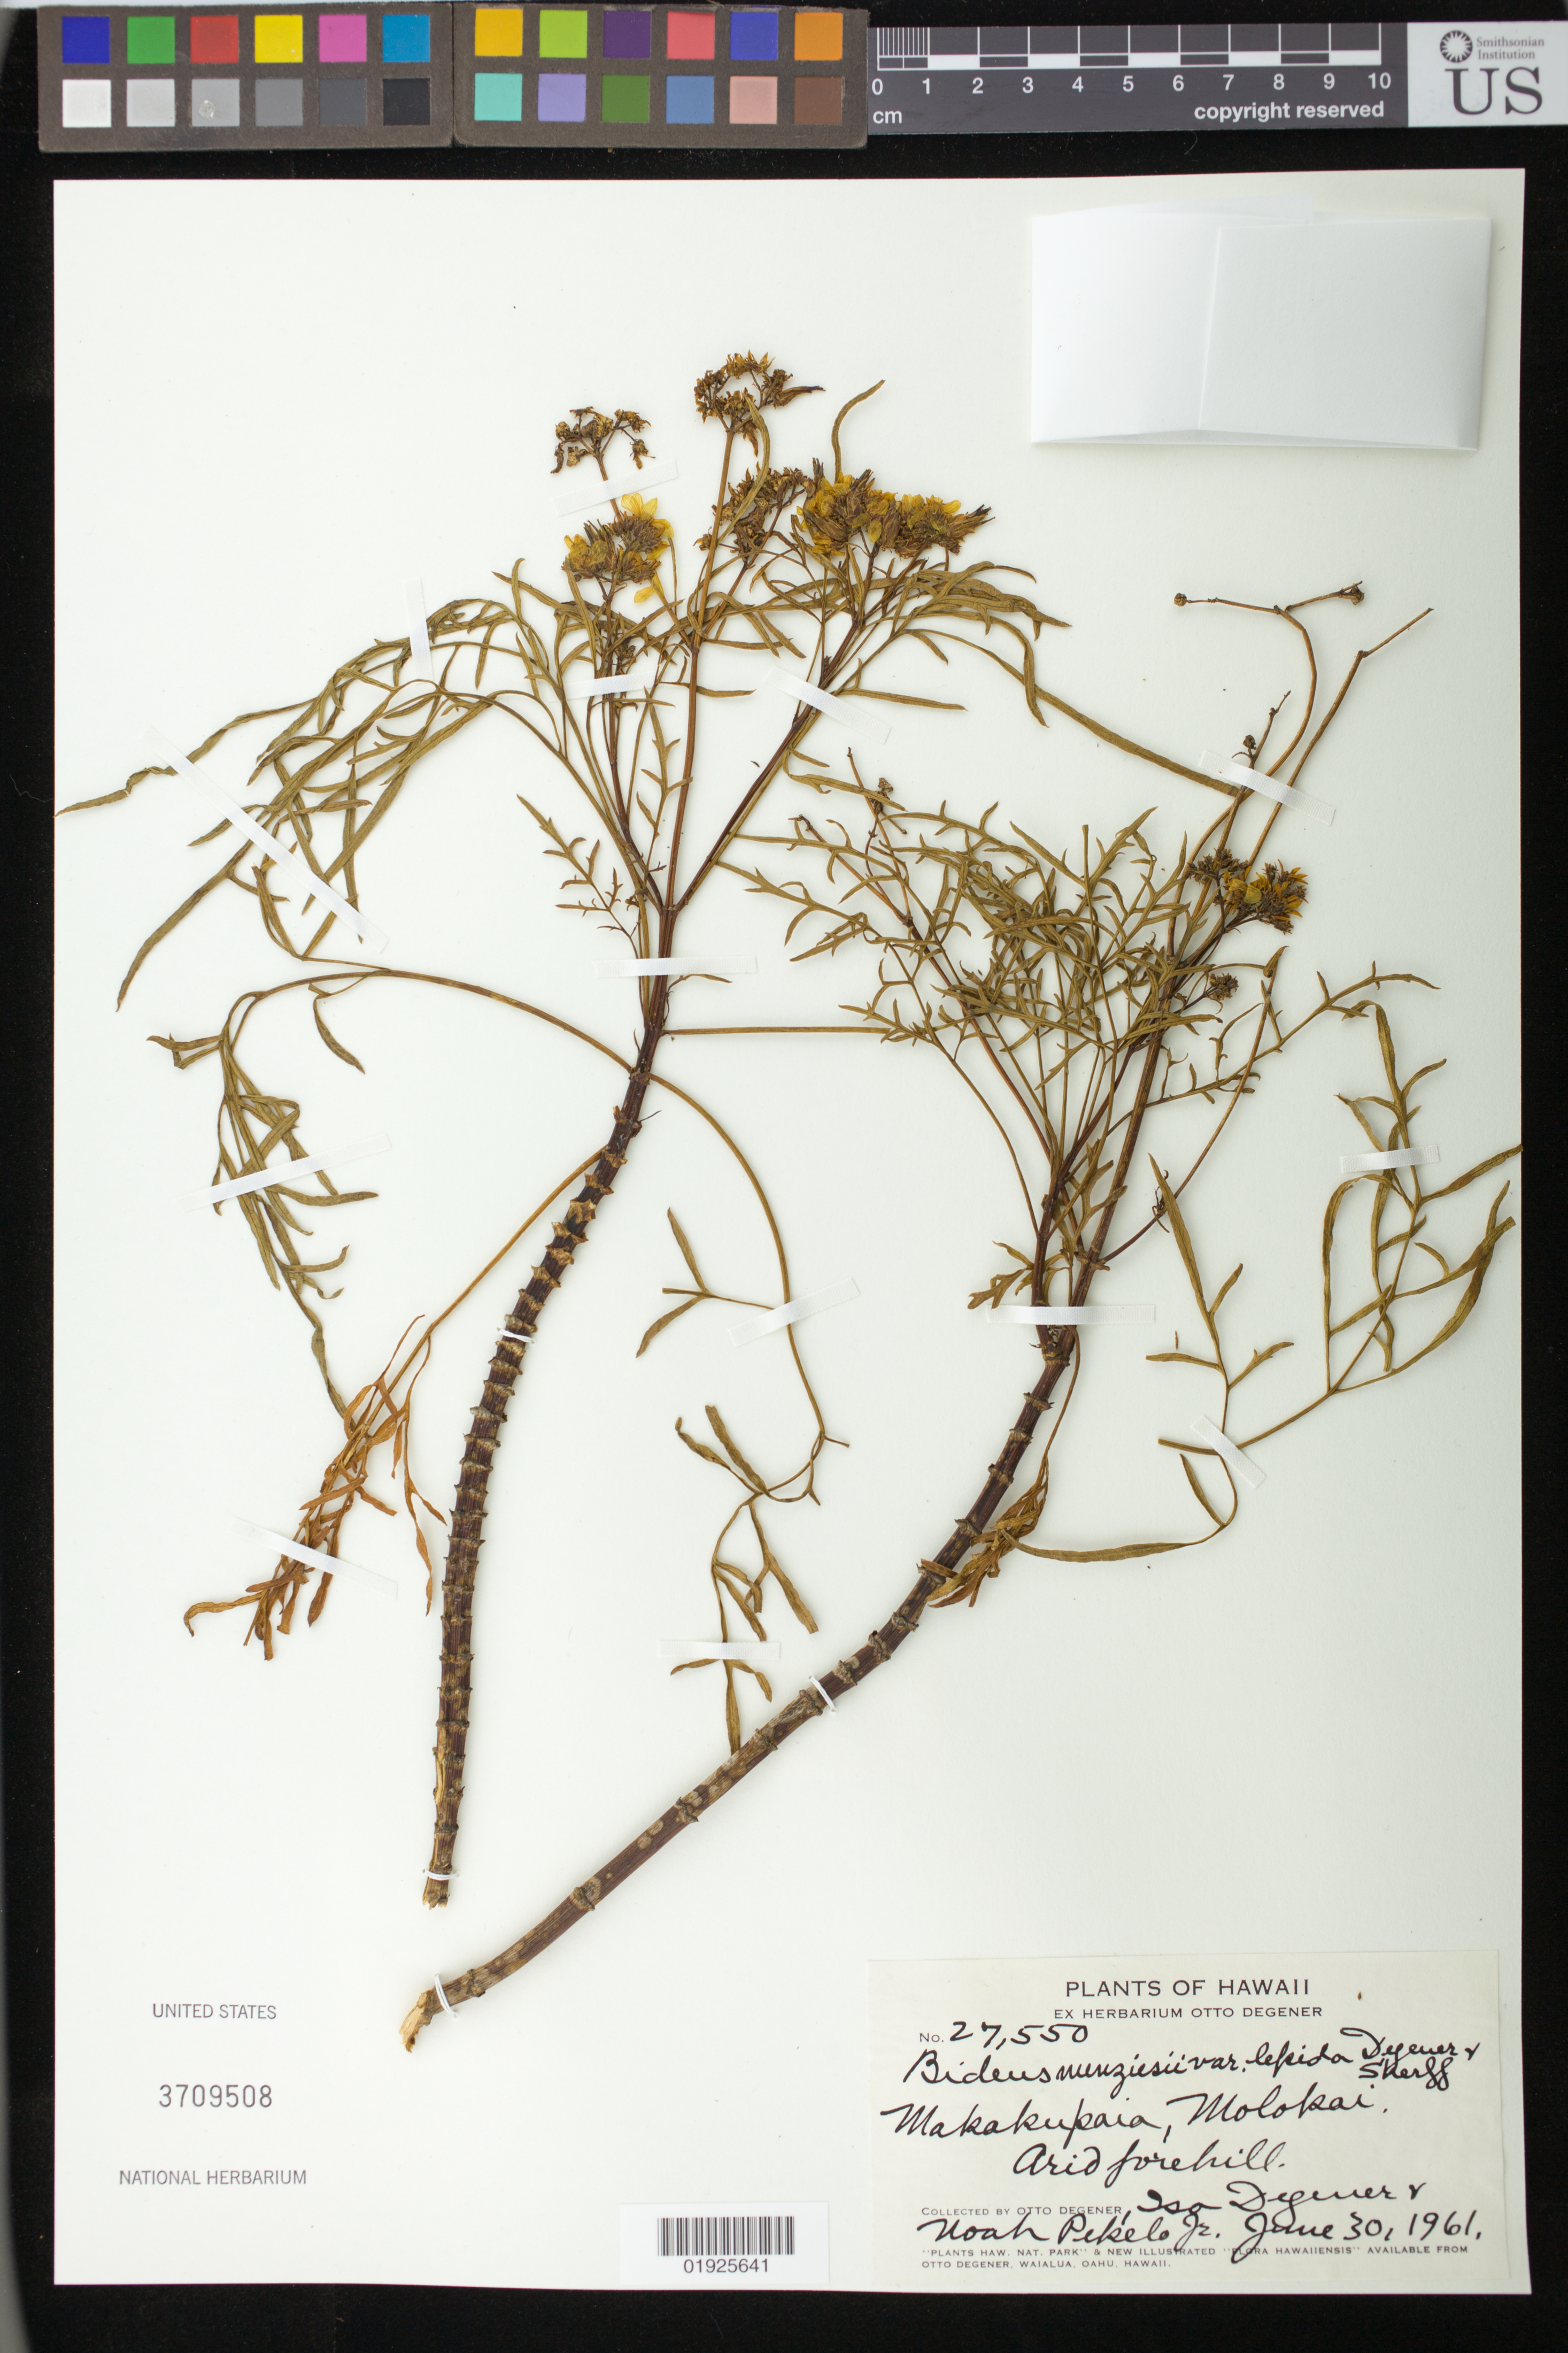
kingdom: Plantae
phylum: Tracheophyta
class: Magnoliopsida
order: Asterales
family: Asteraceae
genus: Bidens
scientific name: Bidens menziesii subsp. menziesii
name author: (A. Gray) Sherff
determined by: Wagner, W. L., (BOT), Smithsonian Institution - National Museum of Natural History (UNITED STATES)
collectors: O. Degener, I. Degener & N. Pekelo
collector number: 27550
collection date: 1961-06-30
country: United States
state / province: Hawaii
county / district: Maui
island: Moloka'i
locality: Makakupaia, Molokai.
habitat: Arid forehill.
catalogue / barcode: US 3709508